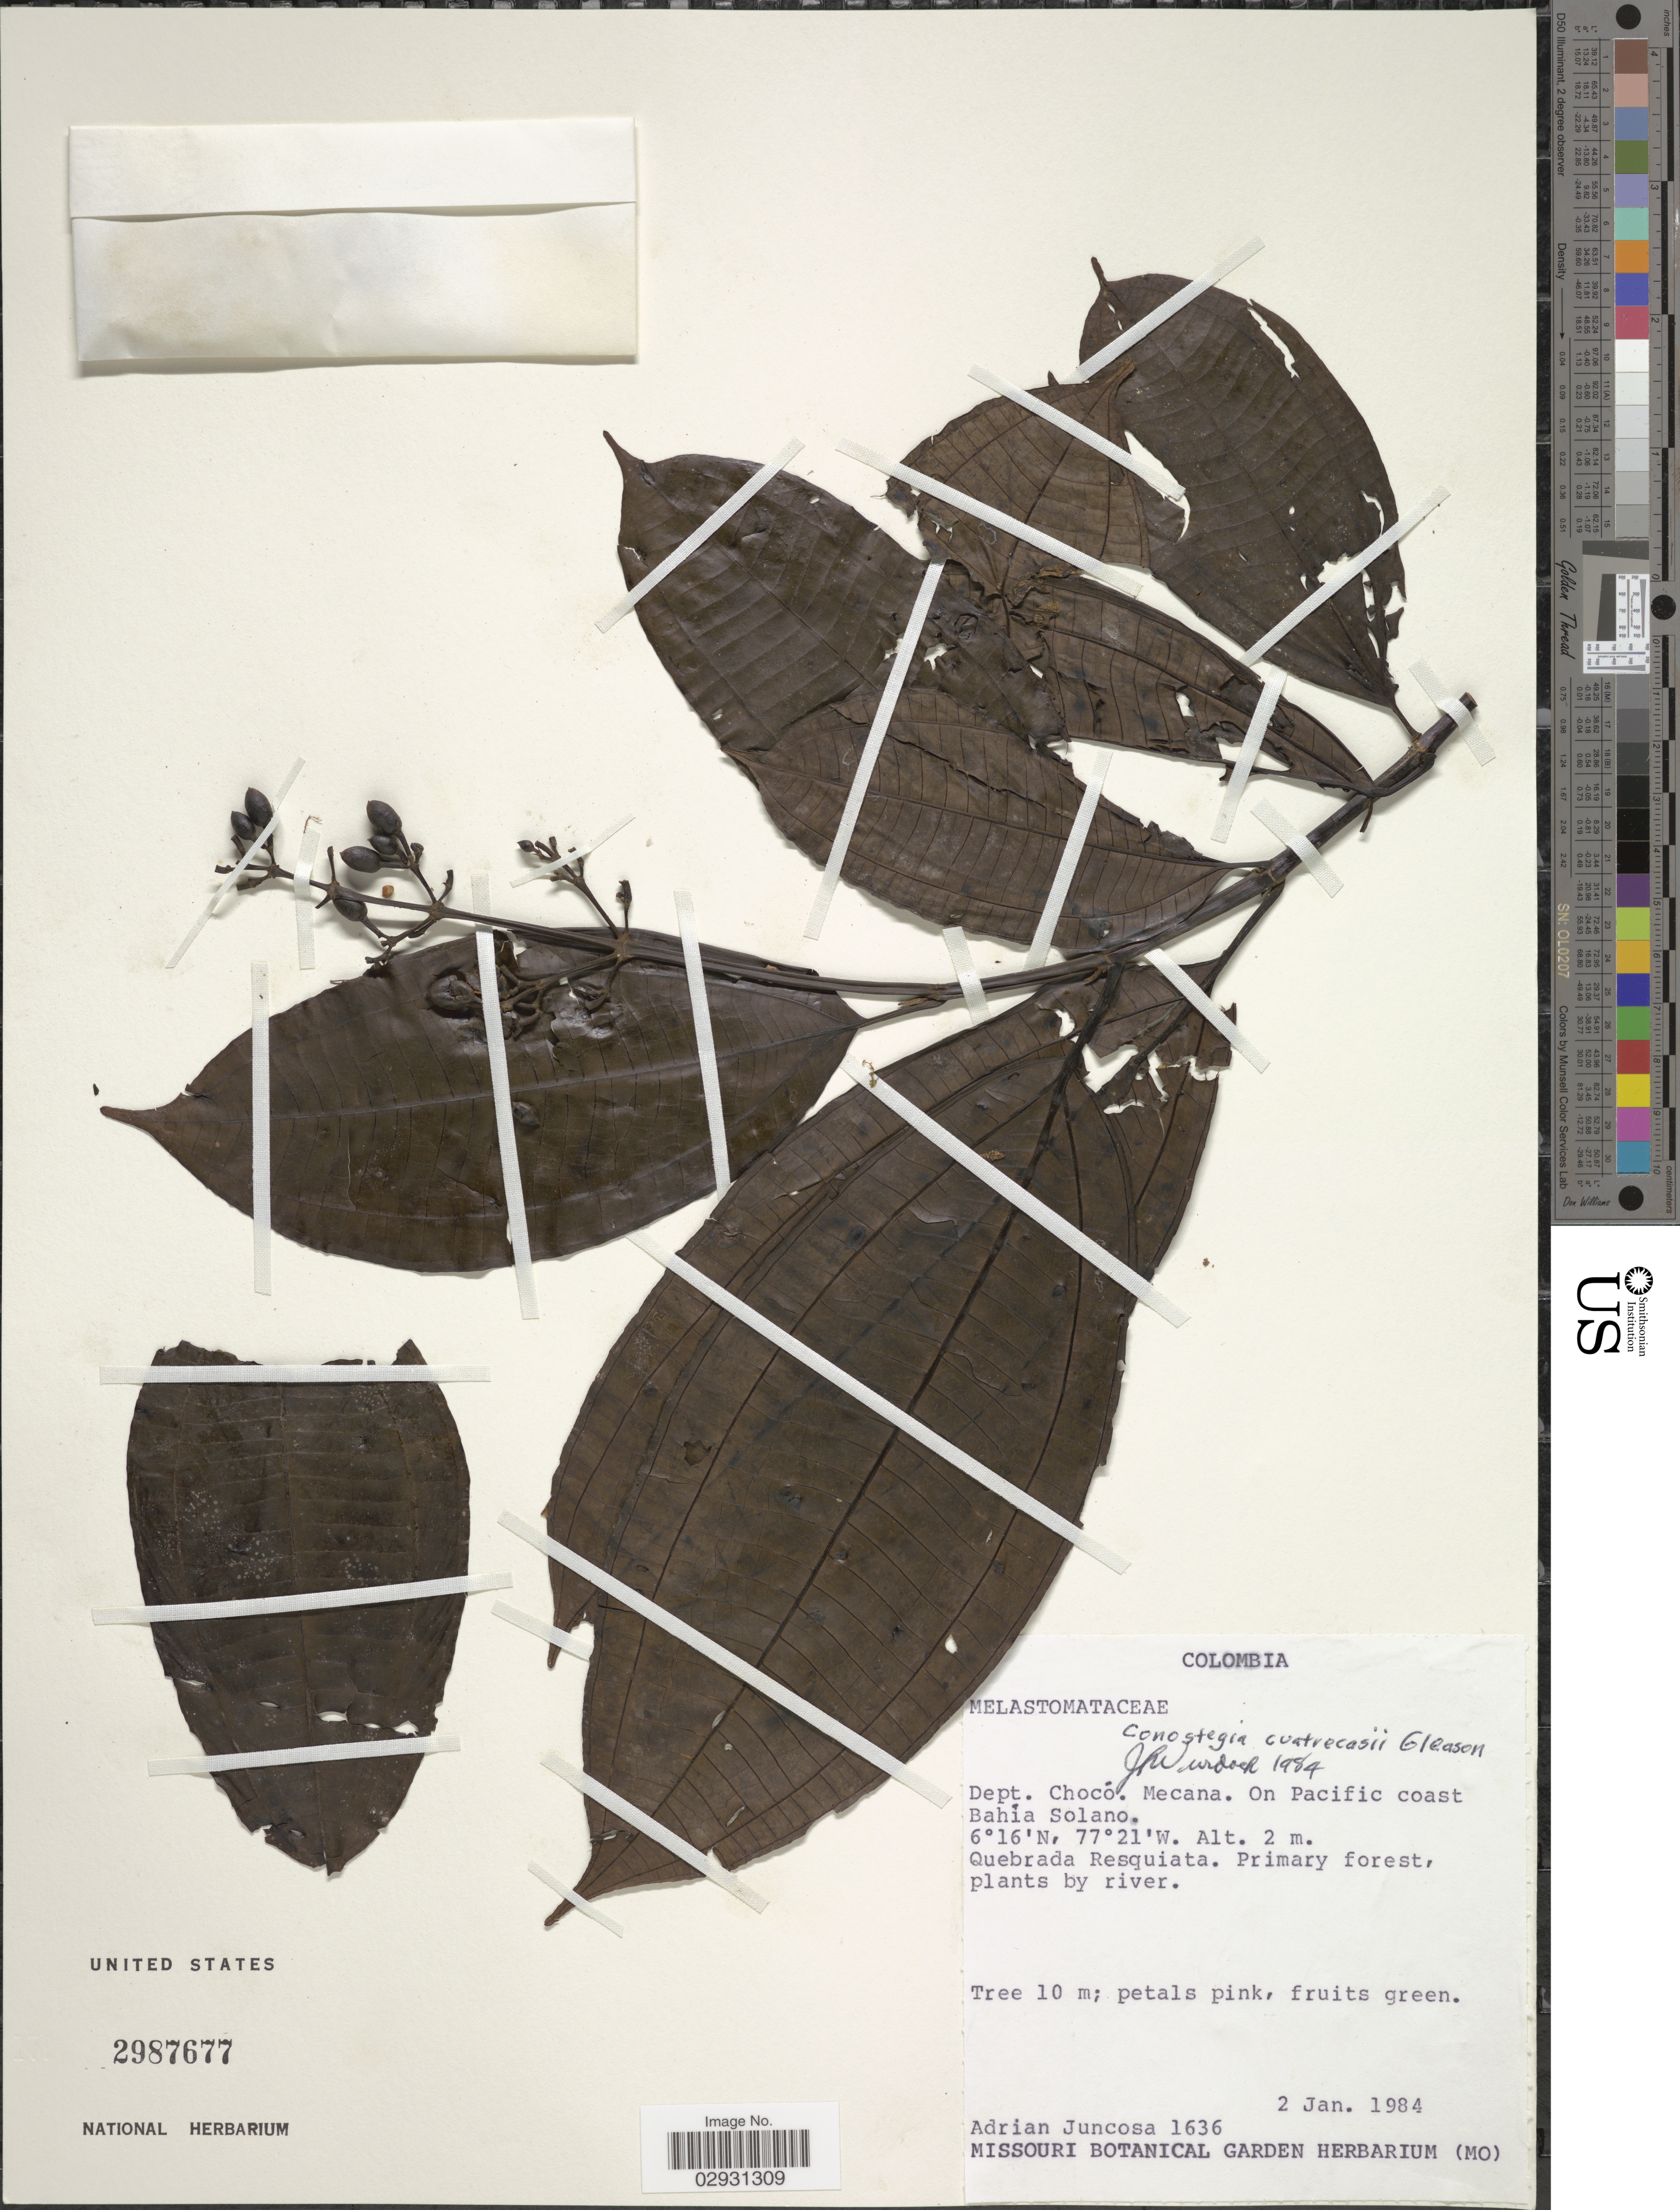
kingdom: Plantae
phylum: Tracheophyta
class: Magnoliopsida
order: Myrtales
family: Melastomataceae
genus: Conostegia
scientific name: Conostegia cuatrecasasii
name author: Gleason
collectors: A. Juncosa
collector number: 1636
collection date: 1984-01-02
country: Colombia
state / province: Chocó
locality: Dept. Chocó. Mecana. On Pacific coast Bahía Solano. Quebrada Resquiata. Primary forest, plants by river.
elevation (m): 2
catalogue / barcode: US 2987677